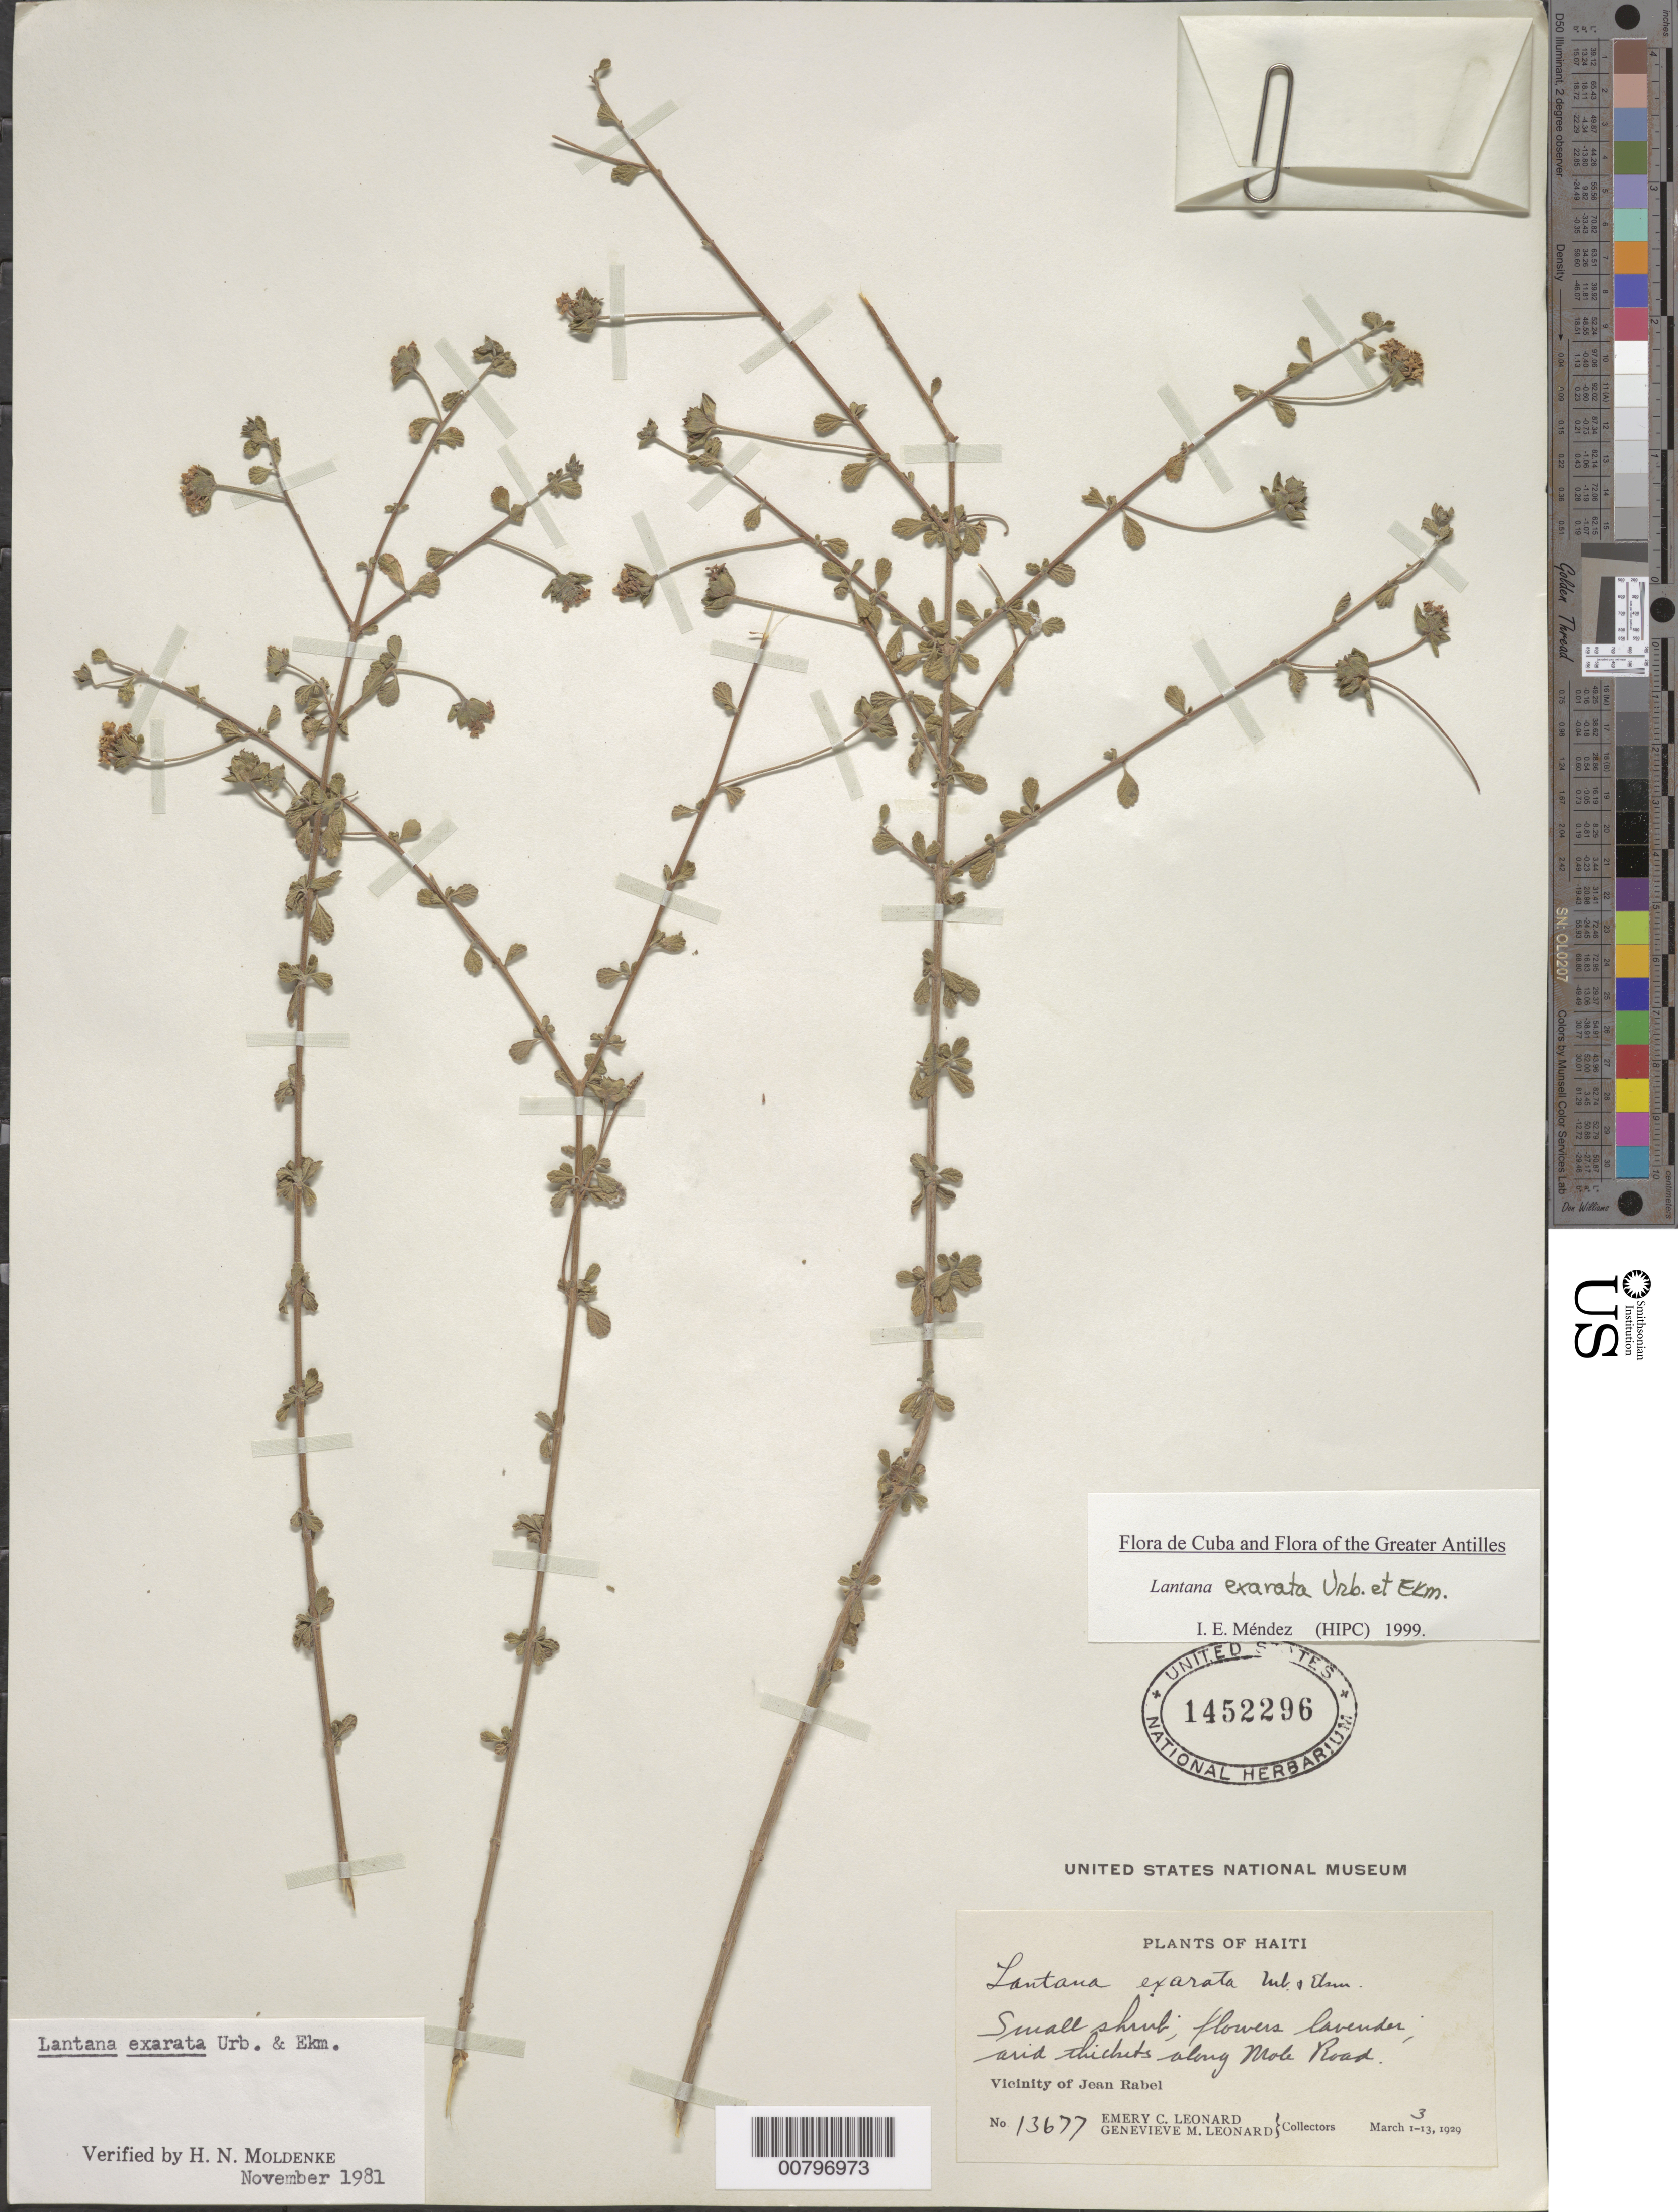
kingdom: Plantae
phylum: Tracheophyta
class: Magnoliopsida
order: Lamiales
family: Verbenaceae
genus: Lantana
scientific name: Lantana exarata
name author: Urb. & Ekman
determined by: Méndez, Isidro E., (HIPC)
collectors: E. C. Leonard & G. M. Leonard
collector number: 13677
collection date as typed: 3 Mar 1929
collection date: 1929-03-03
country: Haiti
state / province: Nord-Ouest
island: Hispaniola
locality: Vicinity of Jean Rabel, along Mole Road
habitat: Arid thickets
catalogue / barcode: US 1452296